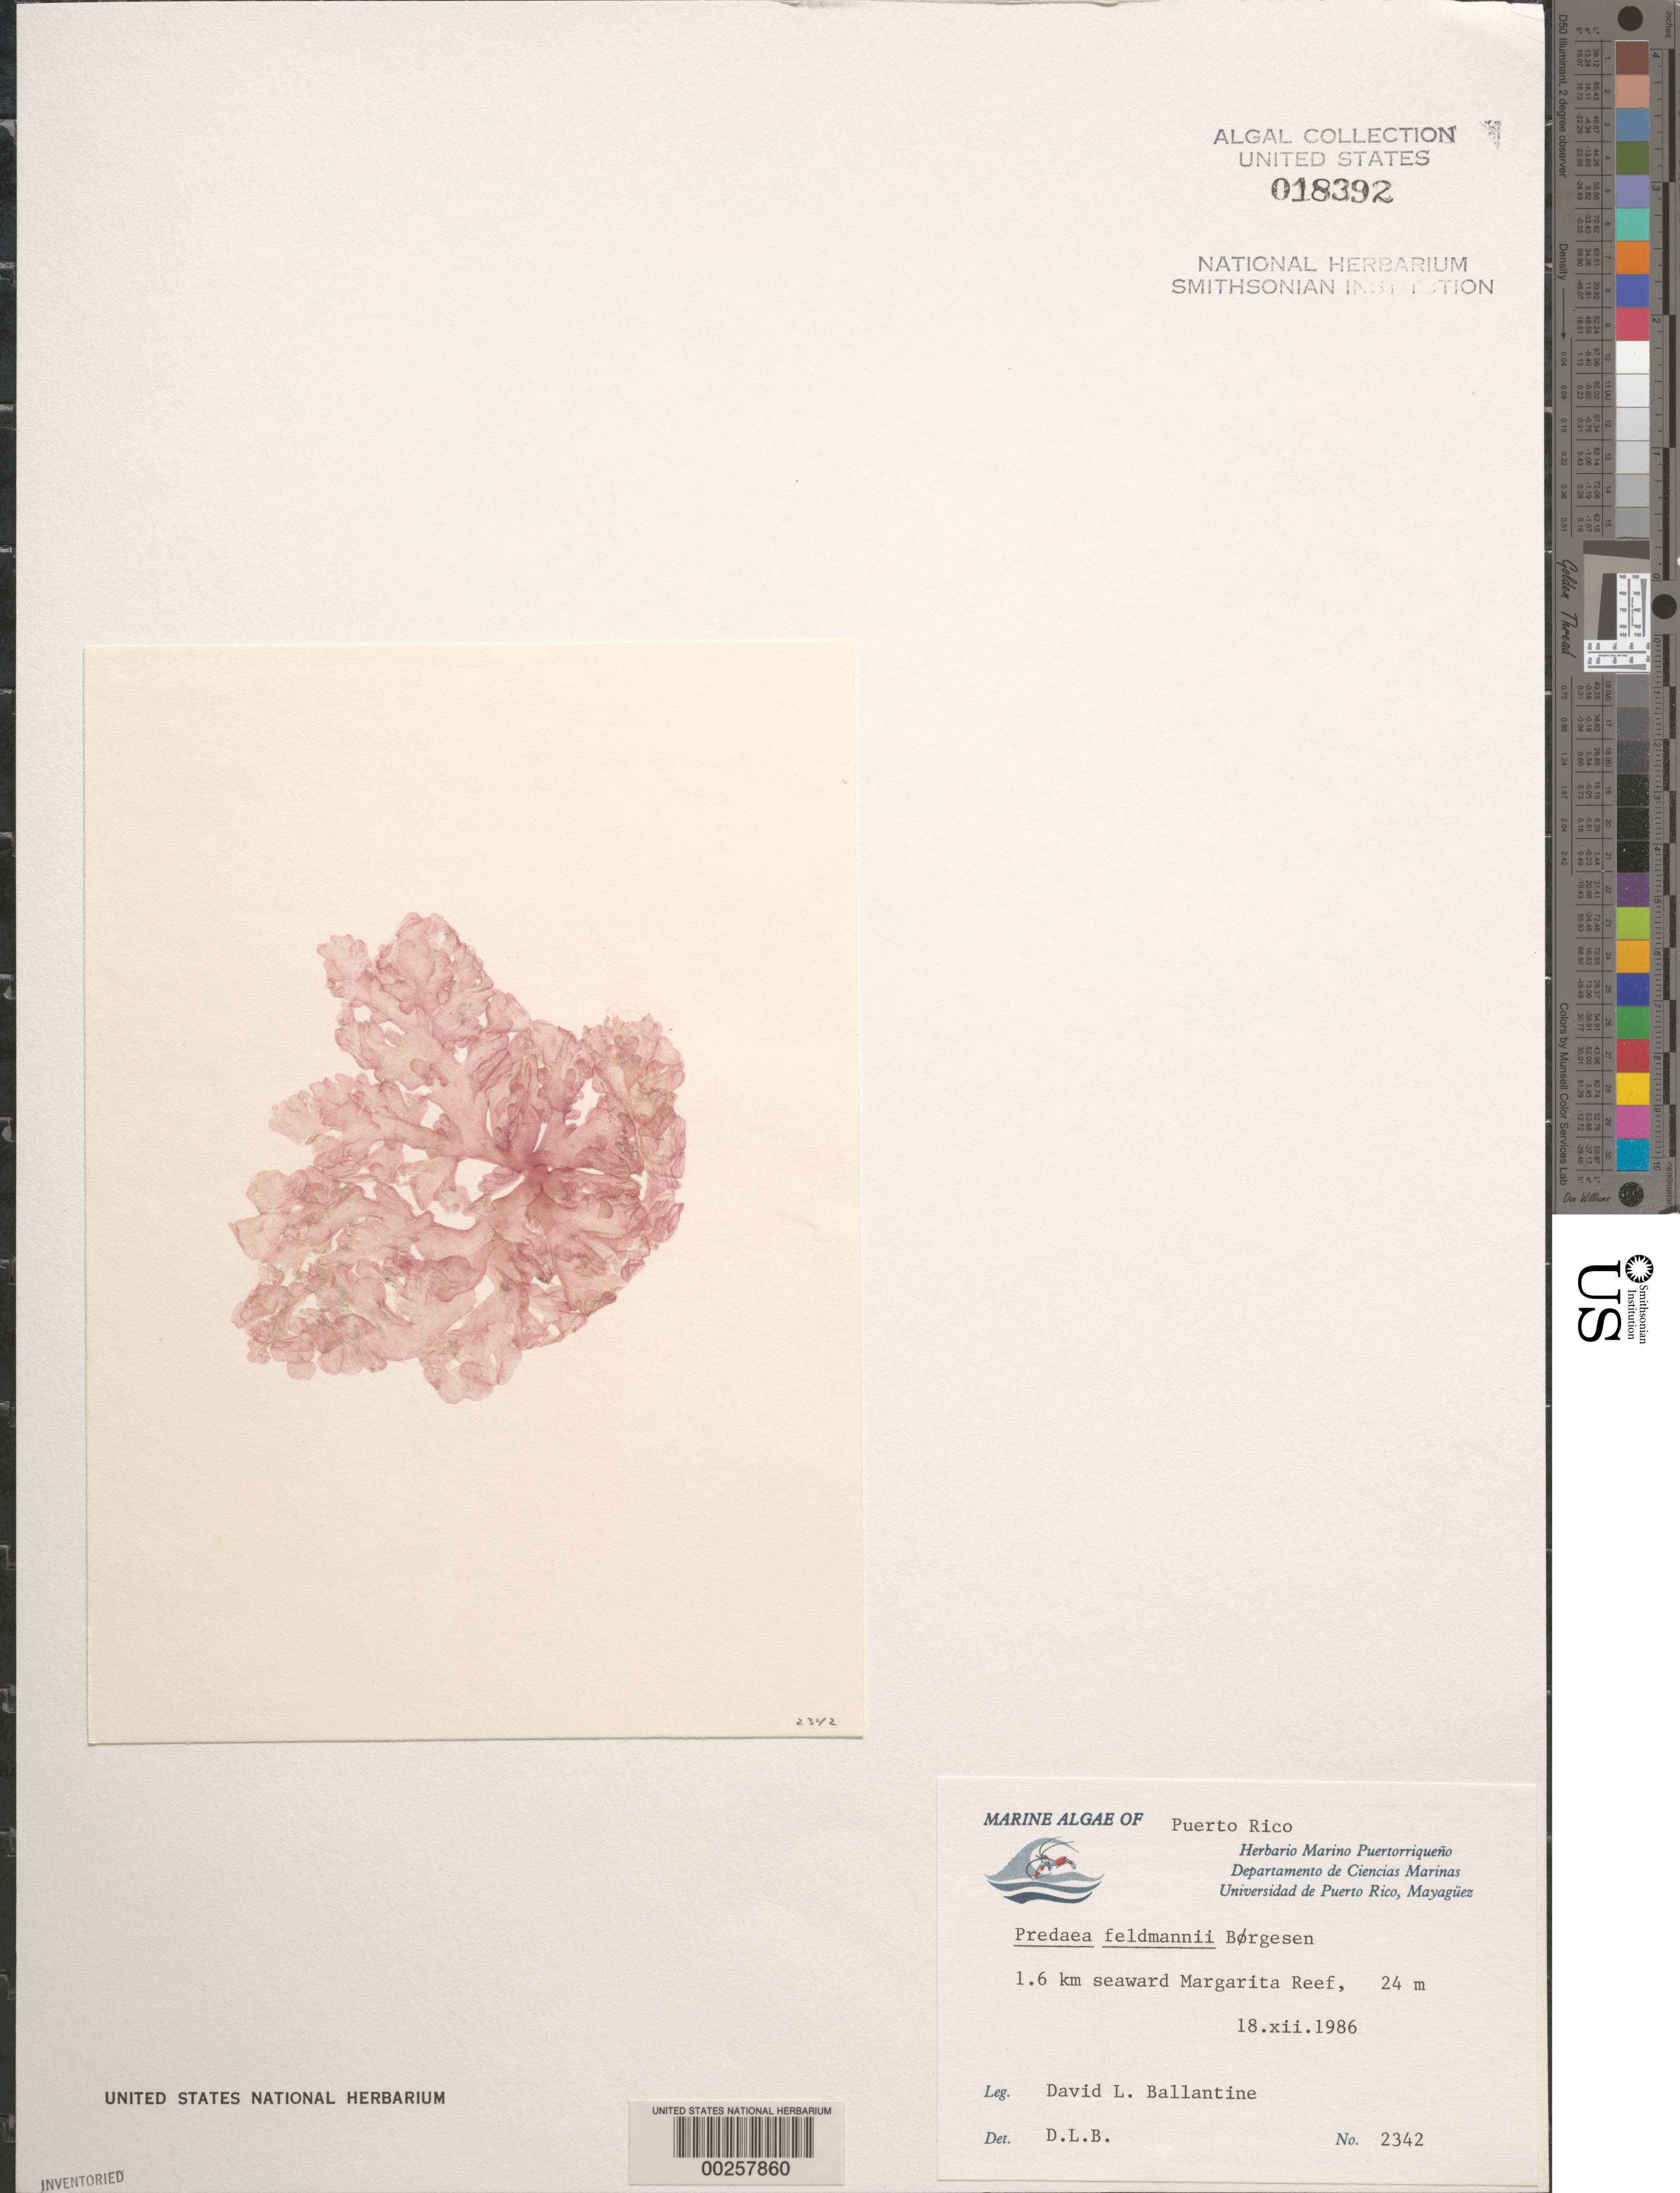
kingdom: Plantae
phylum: Rhodophyta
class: Florideophyceae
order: Nemastomatales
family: Nemastomataceae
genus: Predaea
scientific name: Predaea feldmannii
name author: Børgesen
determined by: Ballantine, D. L.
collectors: D.L. Ballantine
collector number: DLB 2342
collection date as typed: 18 Dec 1986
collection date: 1986-12-18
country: Puerto Rico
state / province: Lajas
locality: Margarita Reef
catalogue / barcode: US 18392